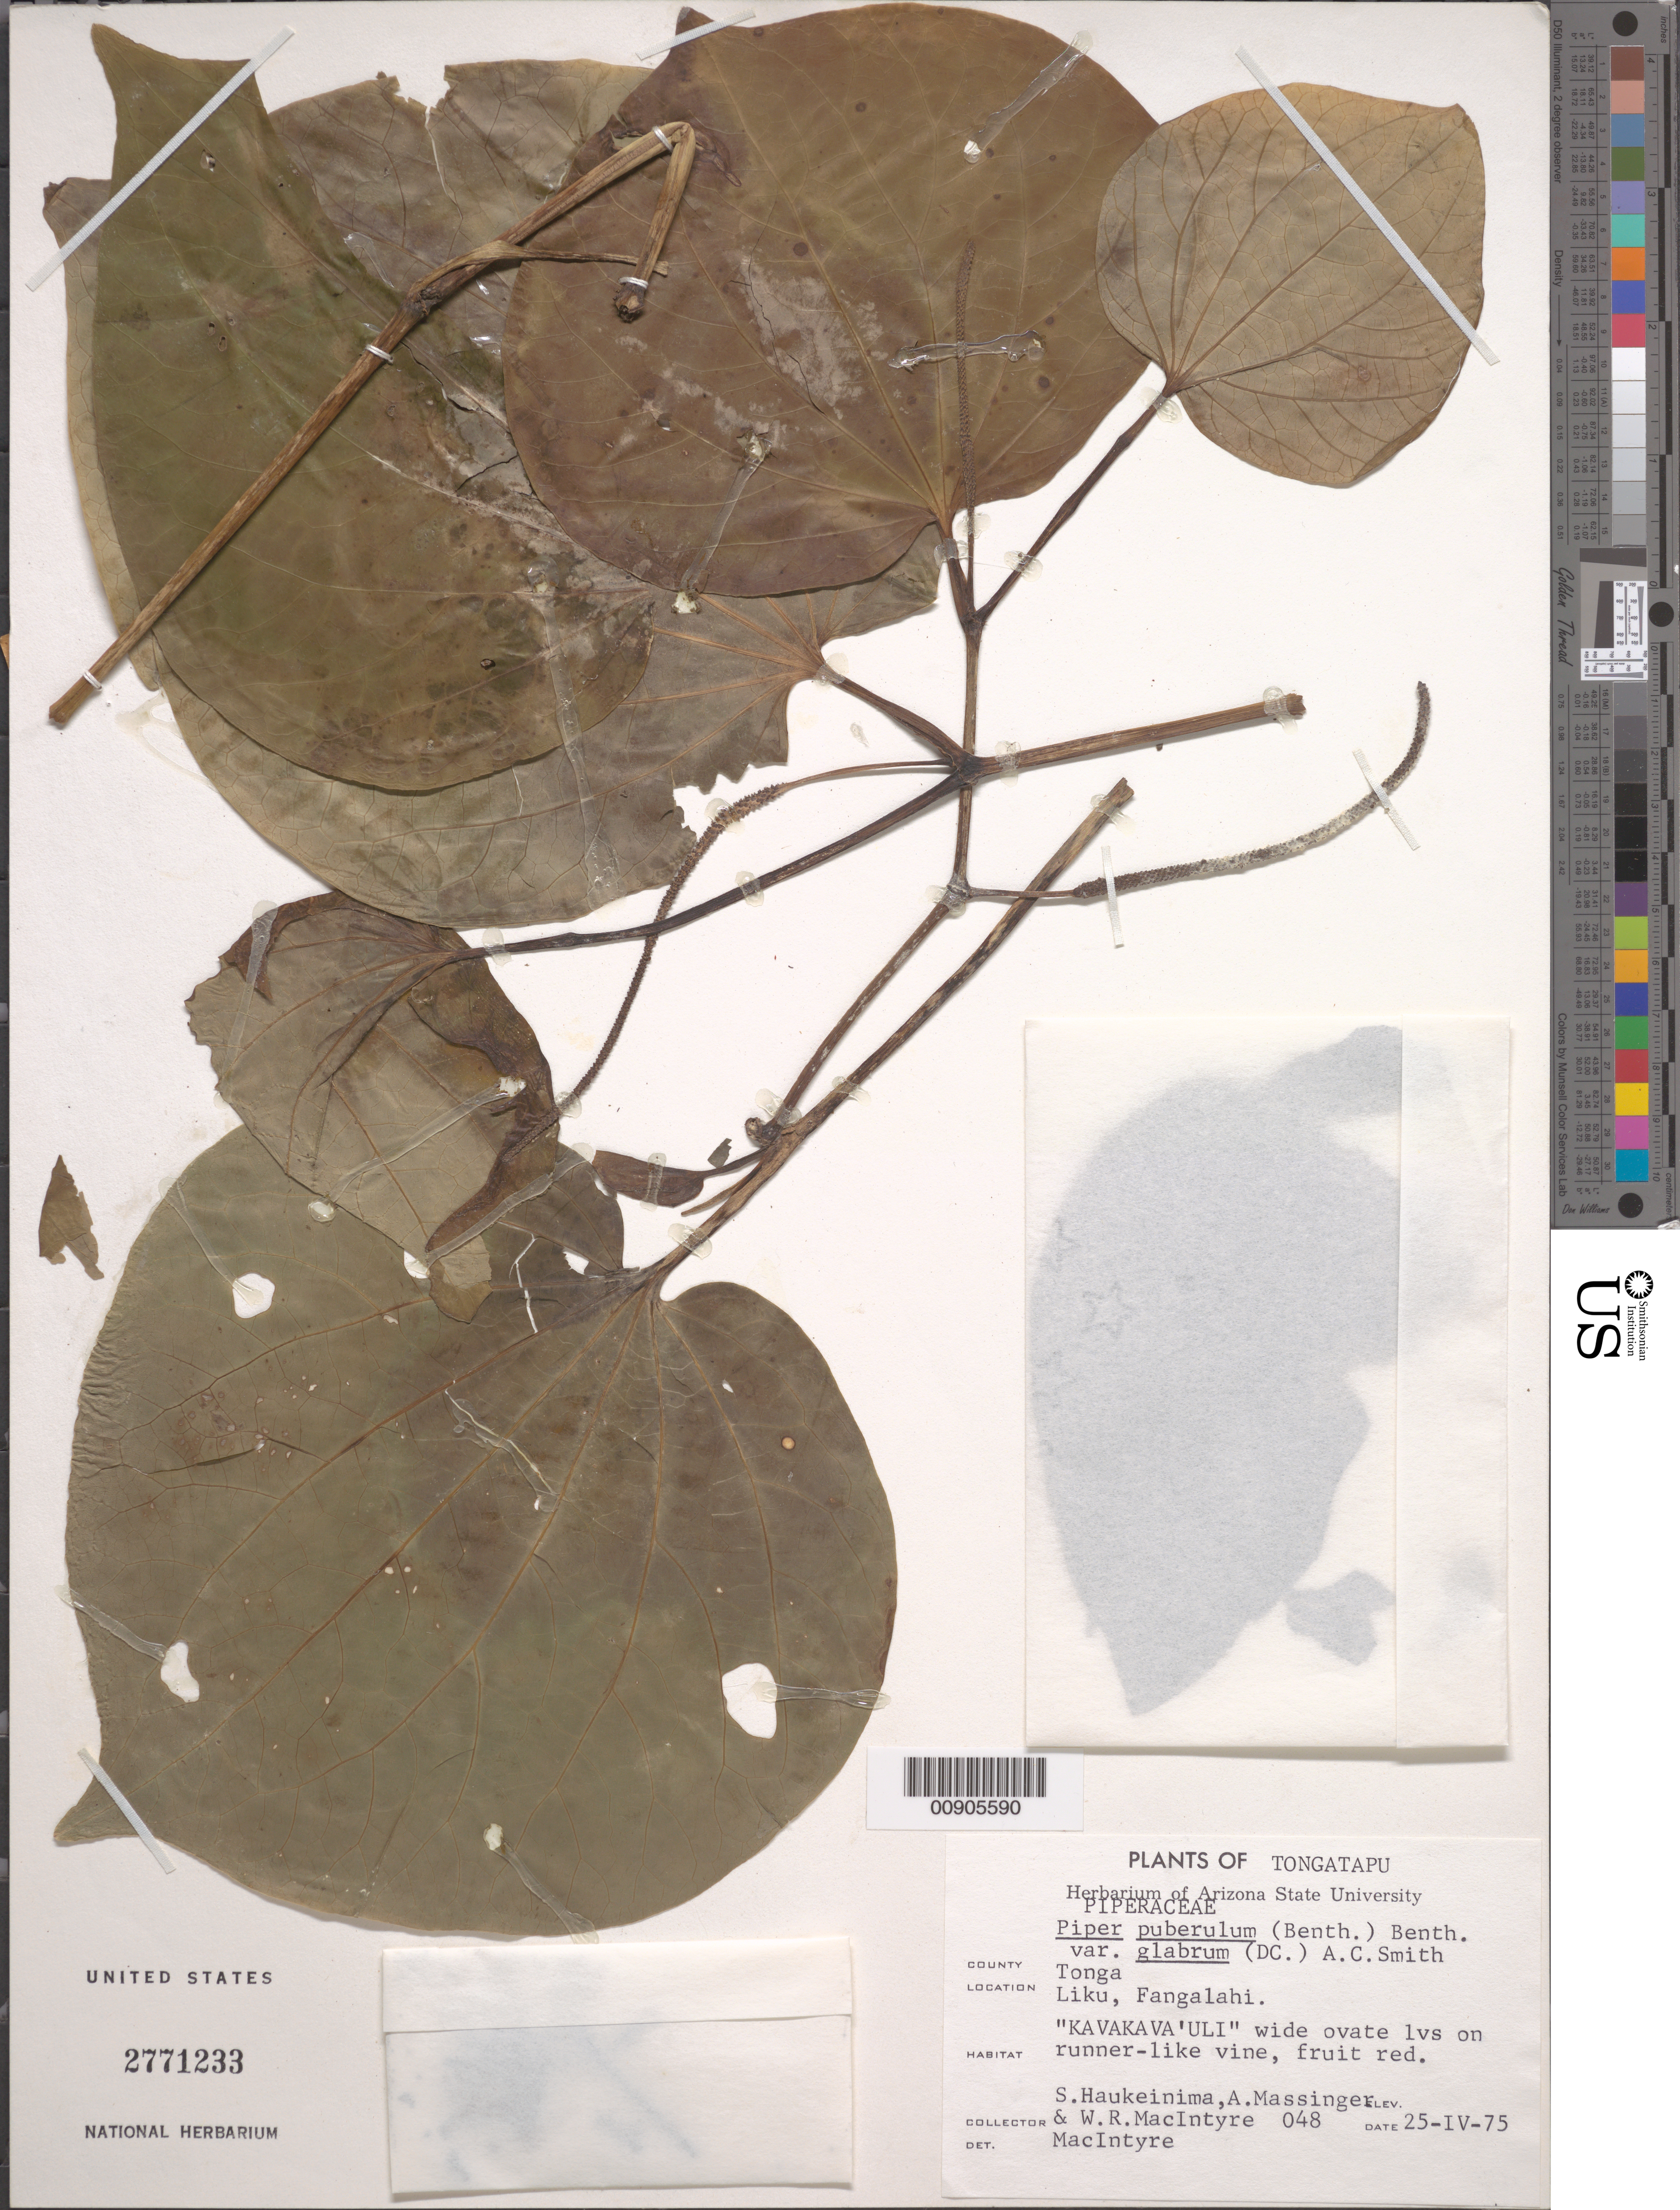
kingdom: Plantae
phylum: Tracheophyta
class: Magnoliopsida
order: Piperales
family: Piperaceae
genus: Piper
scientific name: Piper puberulum var. glabrum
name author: (C. DC.) C.A. Sm.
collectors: S. Haukeinima, A. Massinger & W.R. Macintyre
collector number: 048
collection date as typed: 25 Apr 1975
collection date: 1975-04-25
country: Tonga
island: Tongatapu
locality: Like, Fangalahi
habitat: runner-like vine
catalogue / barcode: US 2771233